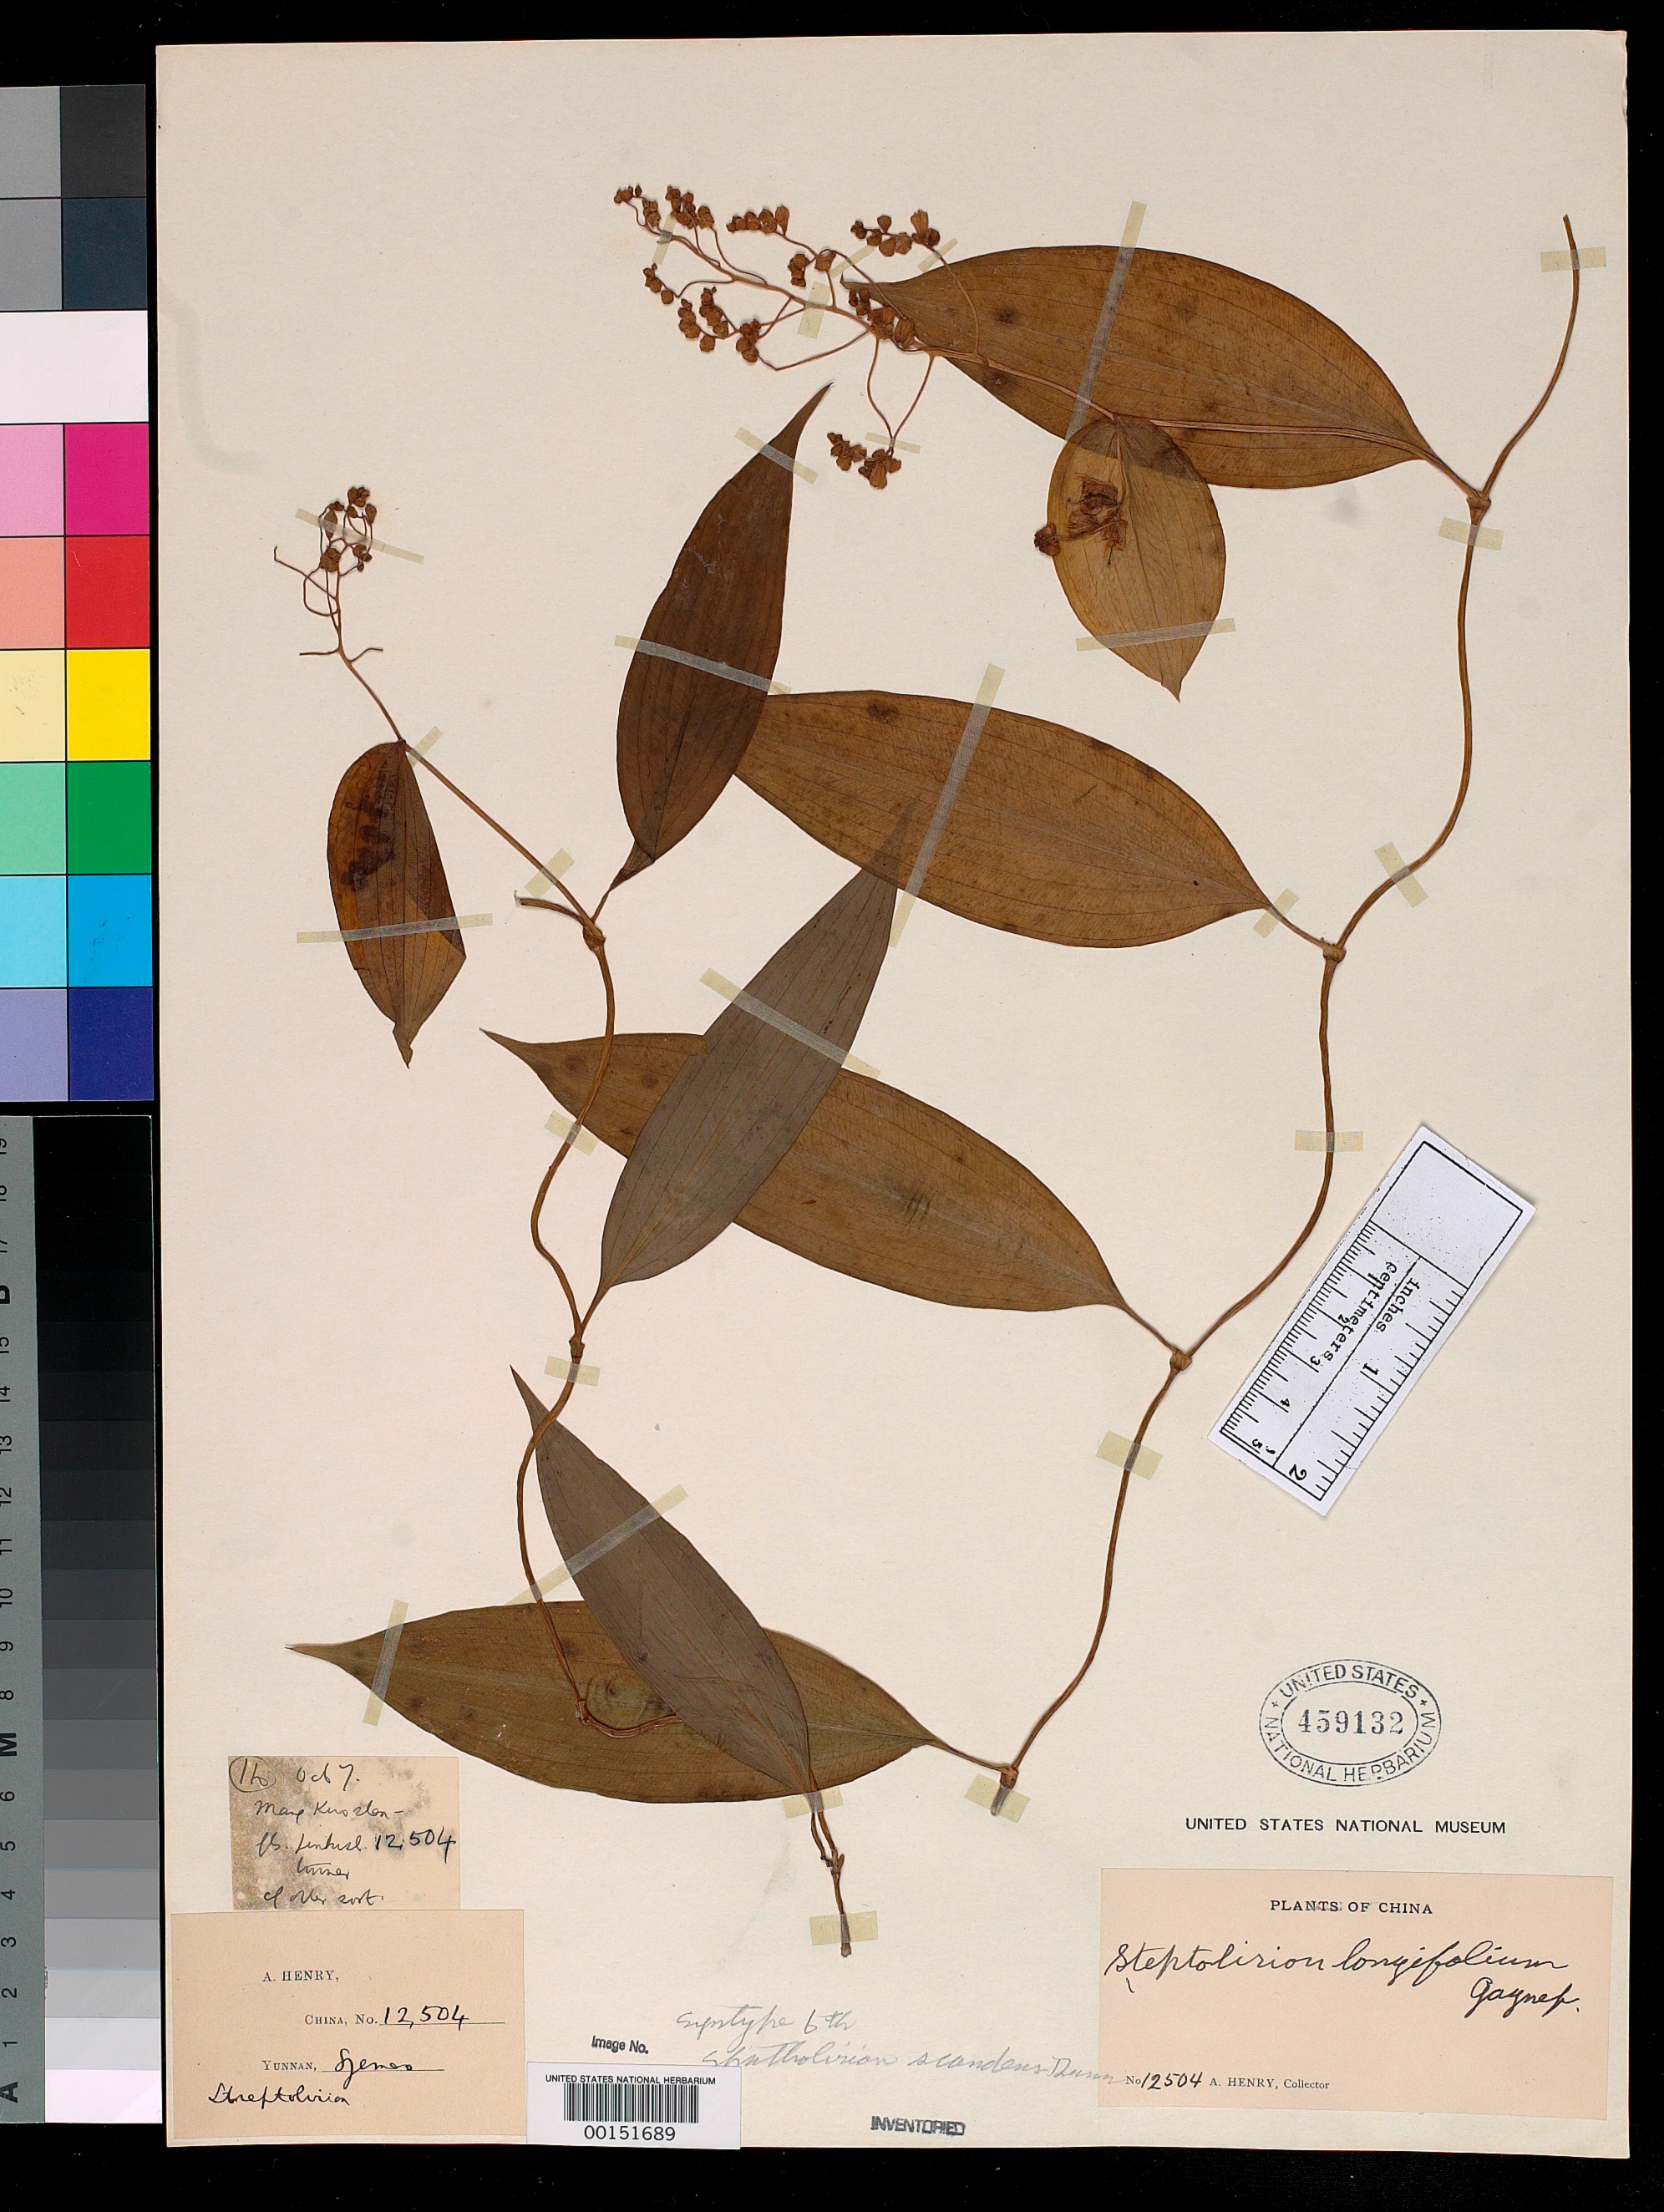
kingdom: Plantae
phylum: Tracheophyta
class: Liliopsida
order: Commelinales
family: Commelinaceae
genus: Spatholirion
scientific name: Spatholirion longifolium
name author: (Gagnep.) Dunn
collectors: A. Henry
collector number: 12504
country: China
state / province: Yunnan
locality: Szemes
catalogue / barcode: US 459132